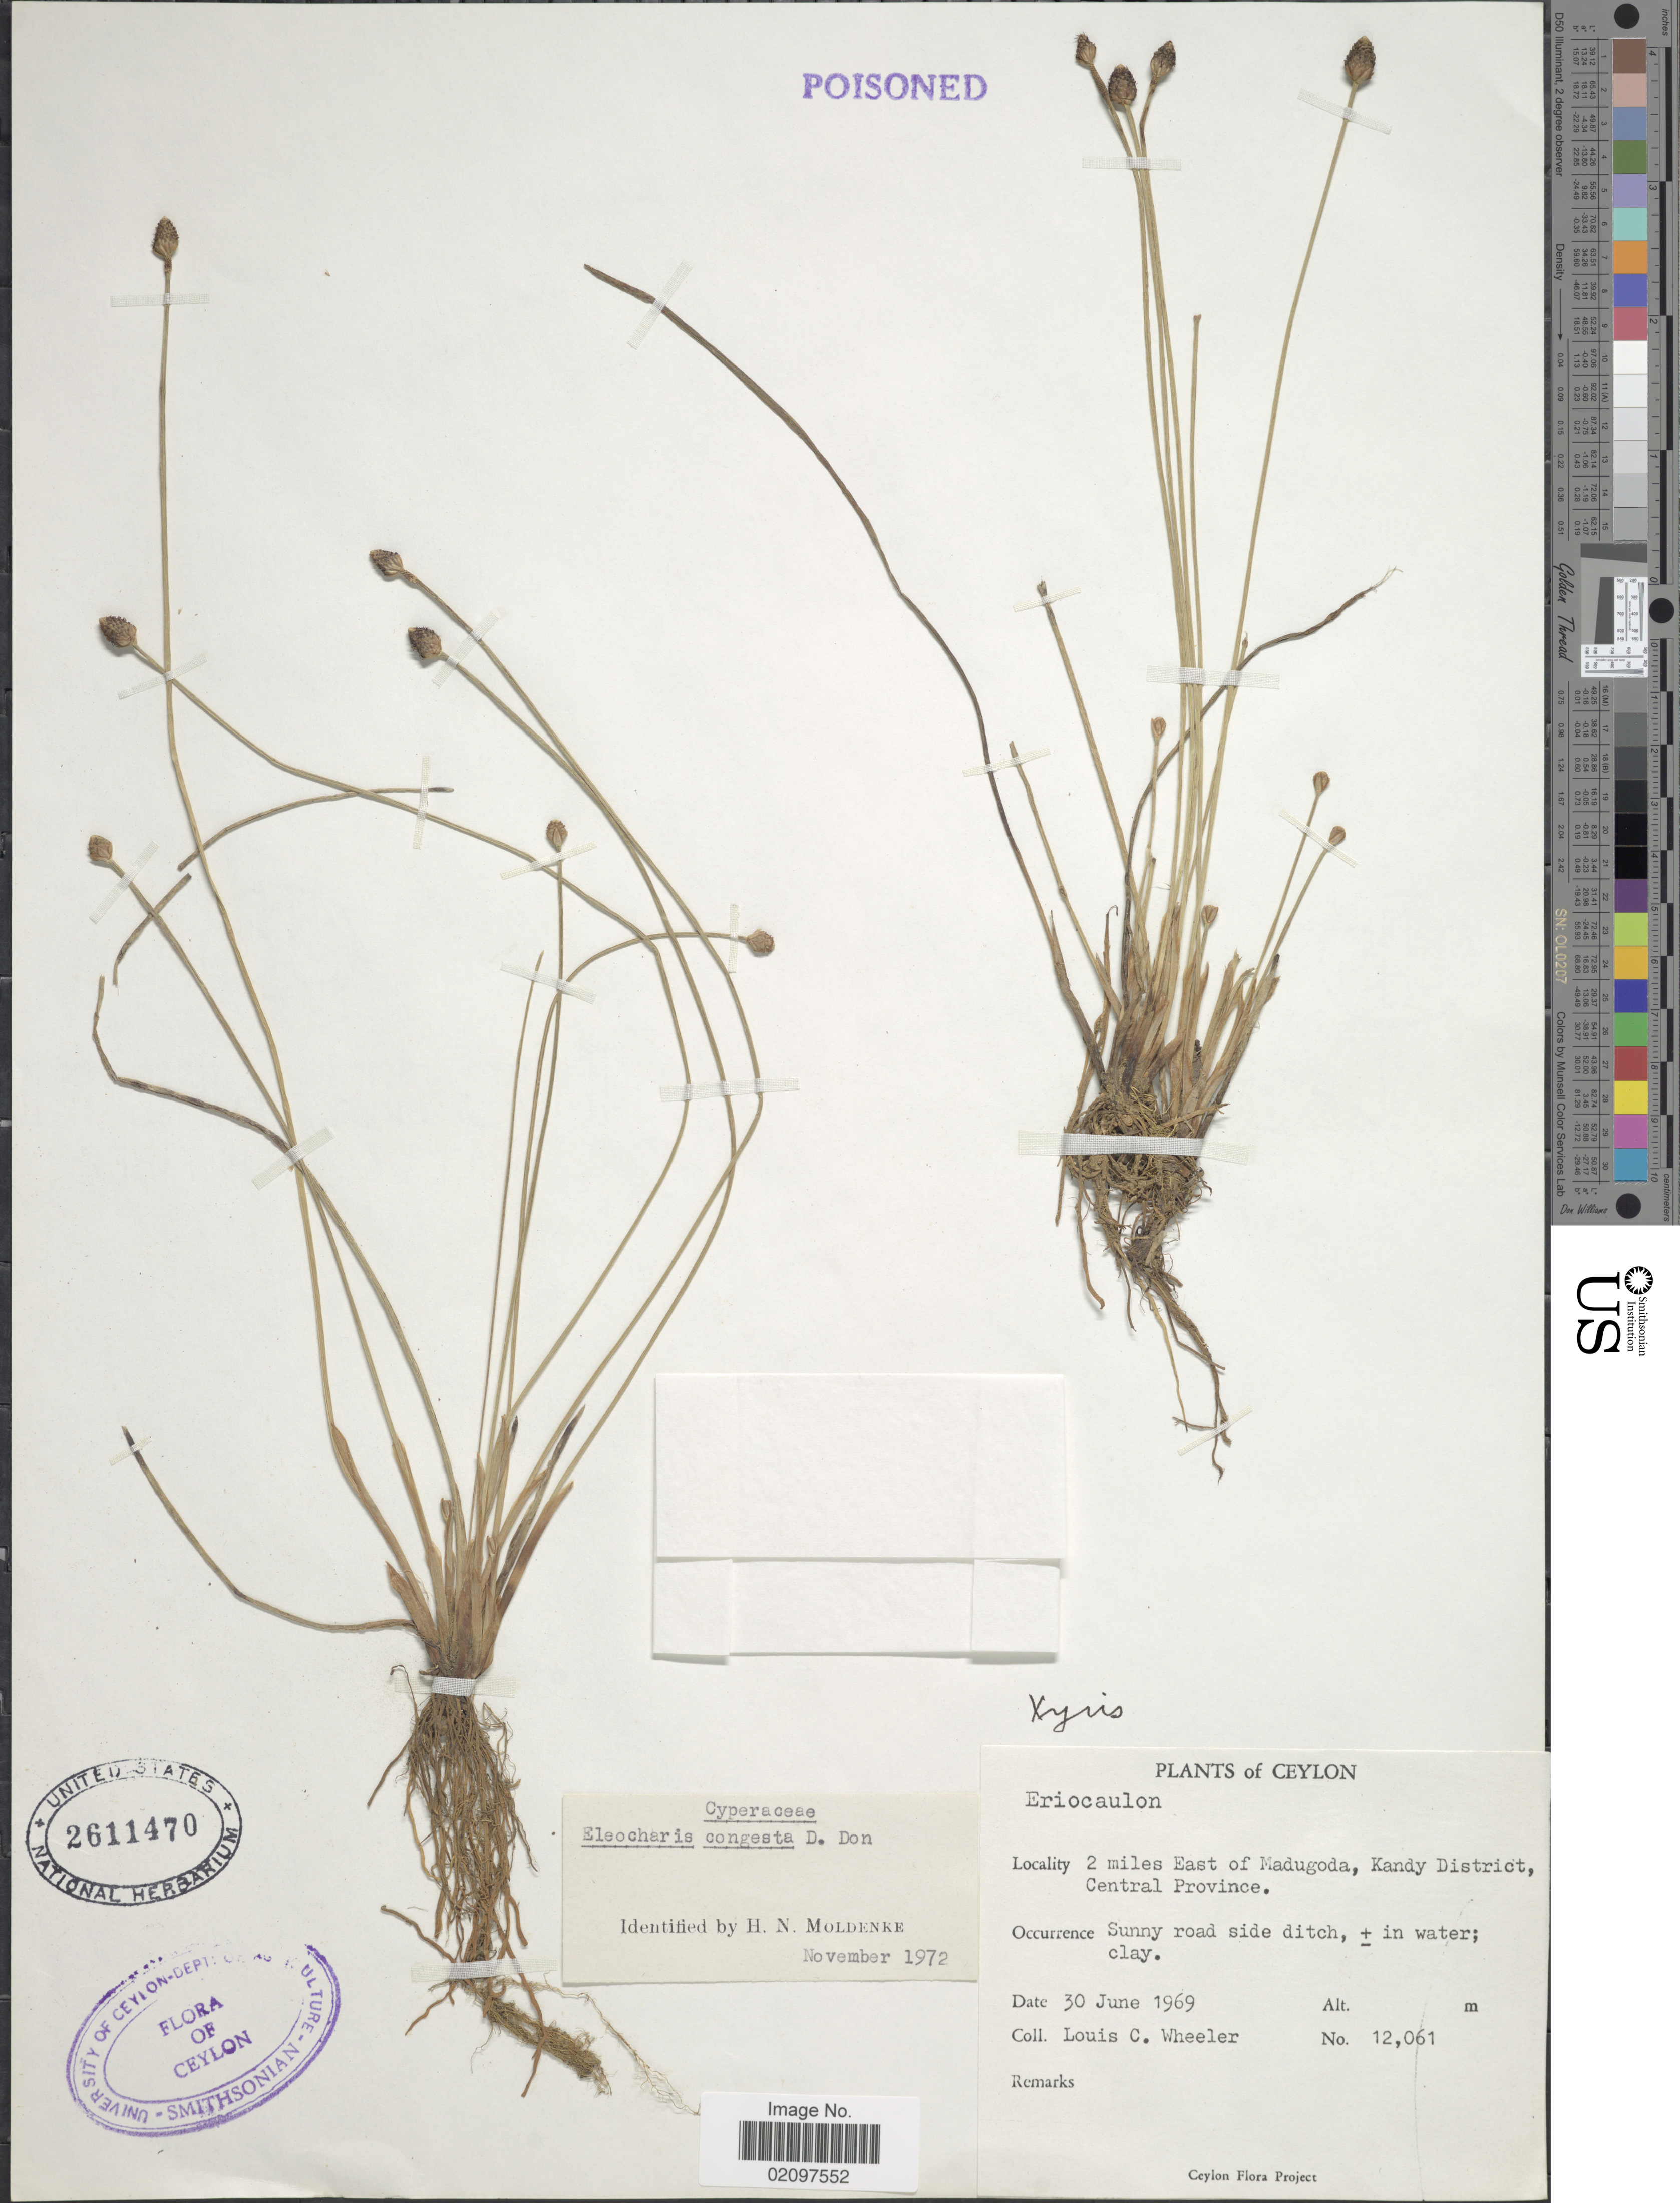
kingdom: Plantae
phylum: Tracheophyta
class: Liliopsida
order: Poales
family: Cyperaceae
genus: Eleocharis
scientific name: Eleocharis congesta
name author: D. Don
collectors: L. C. Wheeler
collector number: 12061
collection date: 1969-06-30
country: Sri Lanka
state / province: Central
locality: Ceylon, 2 miles East of Madugoda, Kandy District, Sunny road side ditch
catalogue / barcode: US 2611470